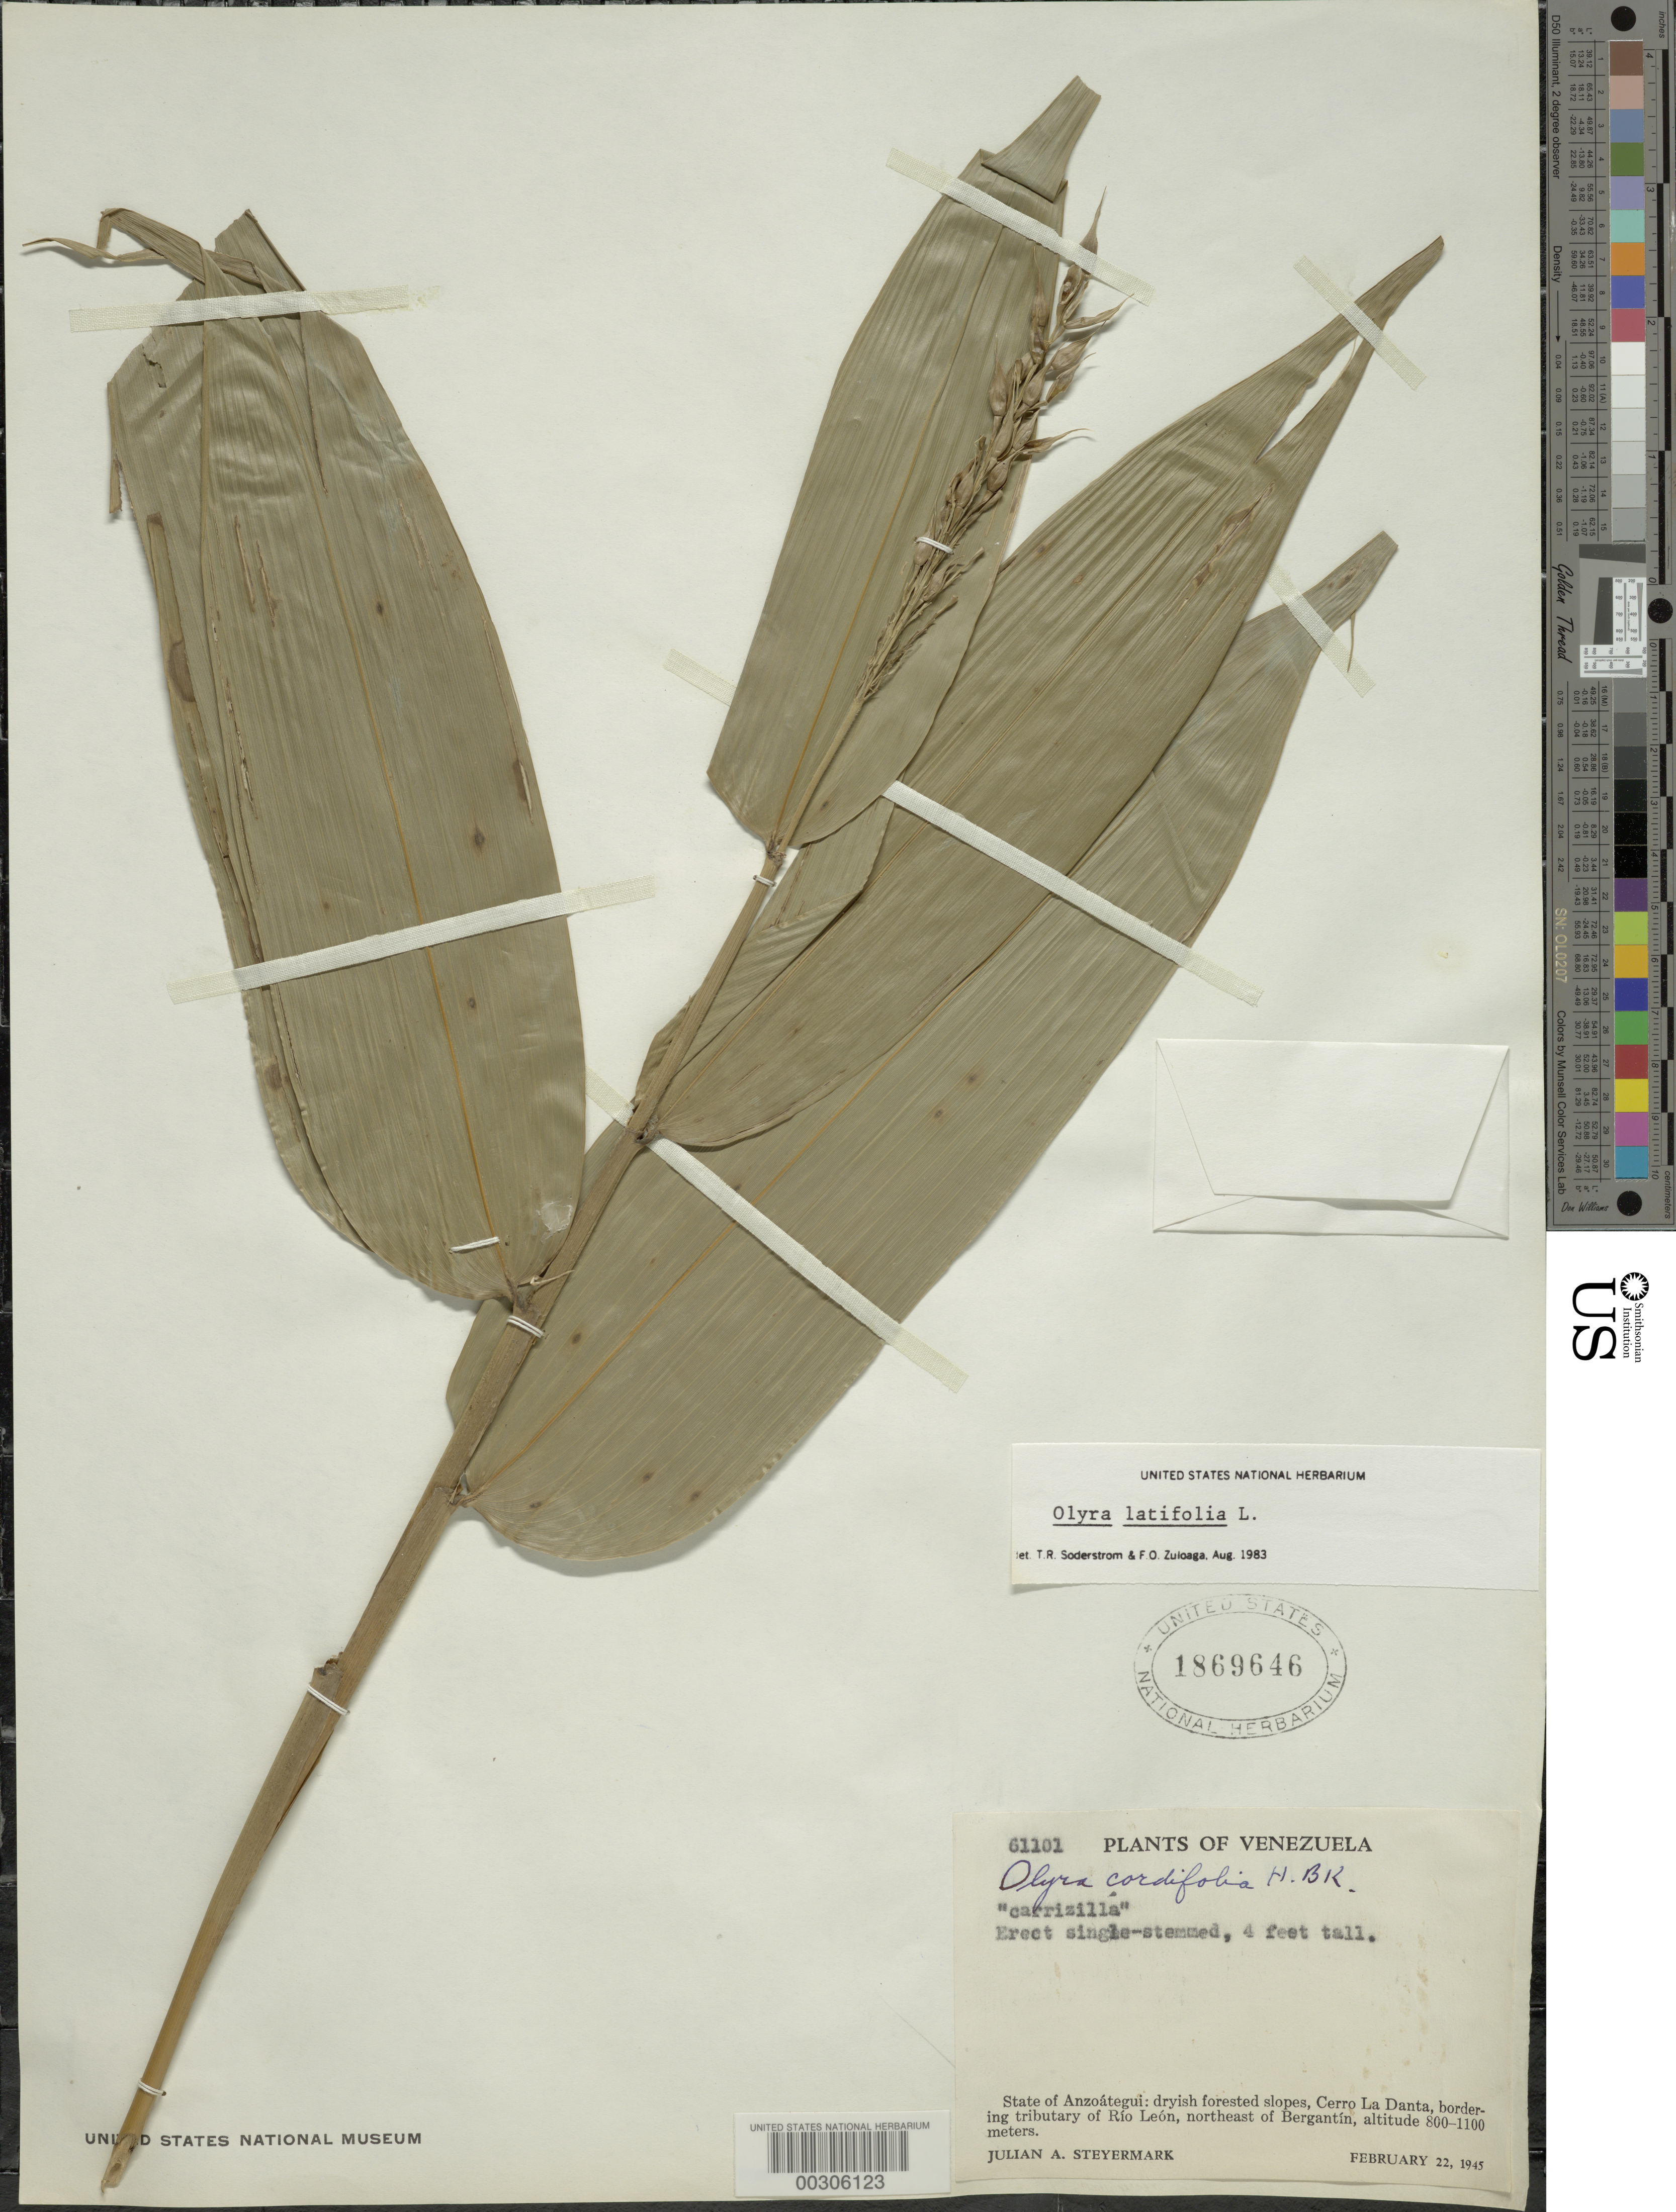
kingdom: Plantae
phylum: Tracheophyta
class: Liliopsida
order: Poales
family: Poaceae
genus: Olyra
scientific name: Olyra latifolia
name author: L.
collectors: J. Steyermark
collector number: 61101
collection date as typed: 22 Feb 1945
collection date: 1945-02-22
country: Venezuela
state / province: Anzoategui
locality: Cerro la danta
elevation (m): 800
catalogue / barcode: US 1869646